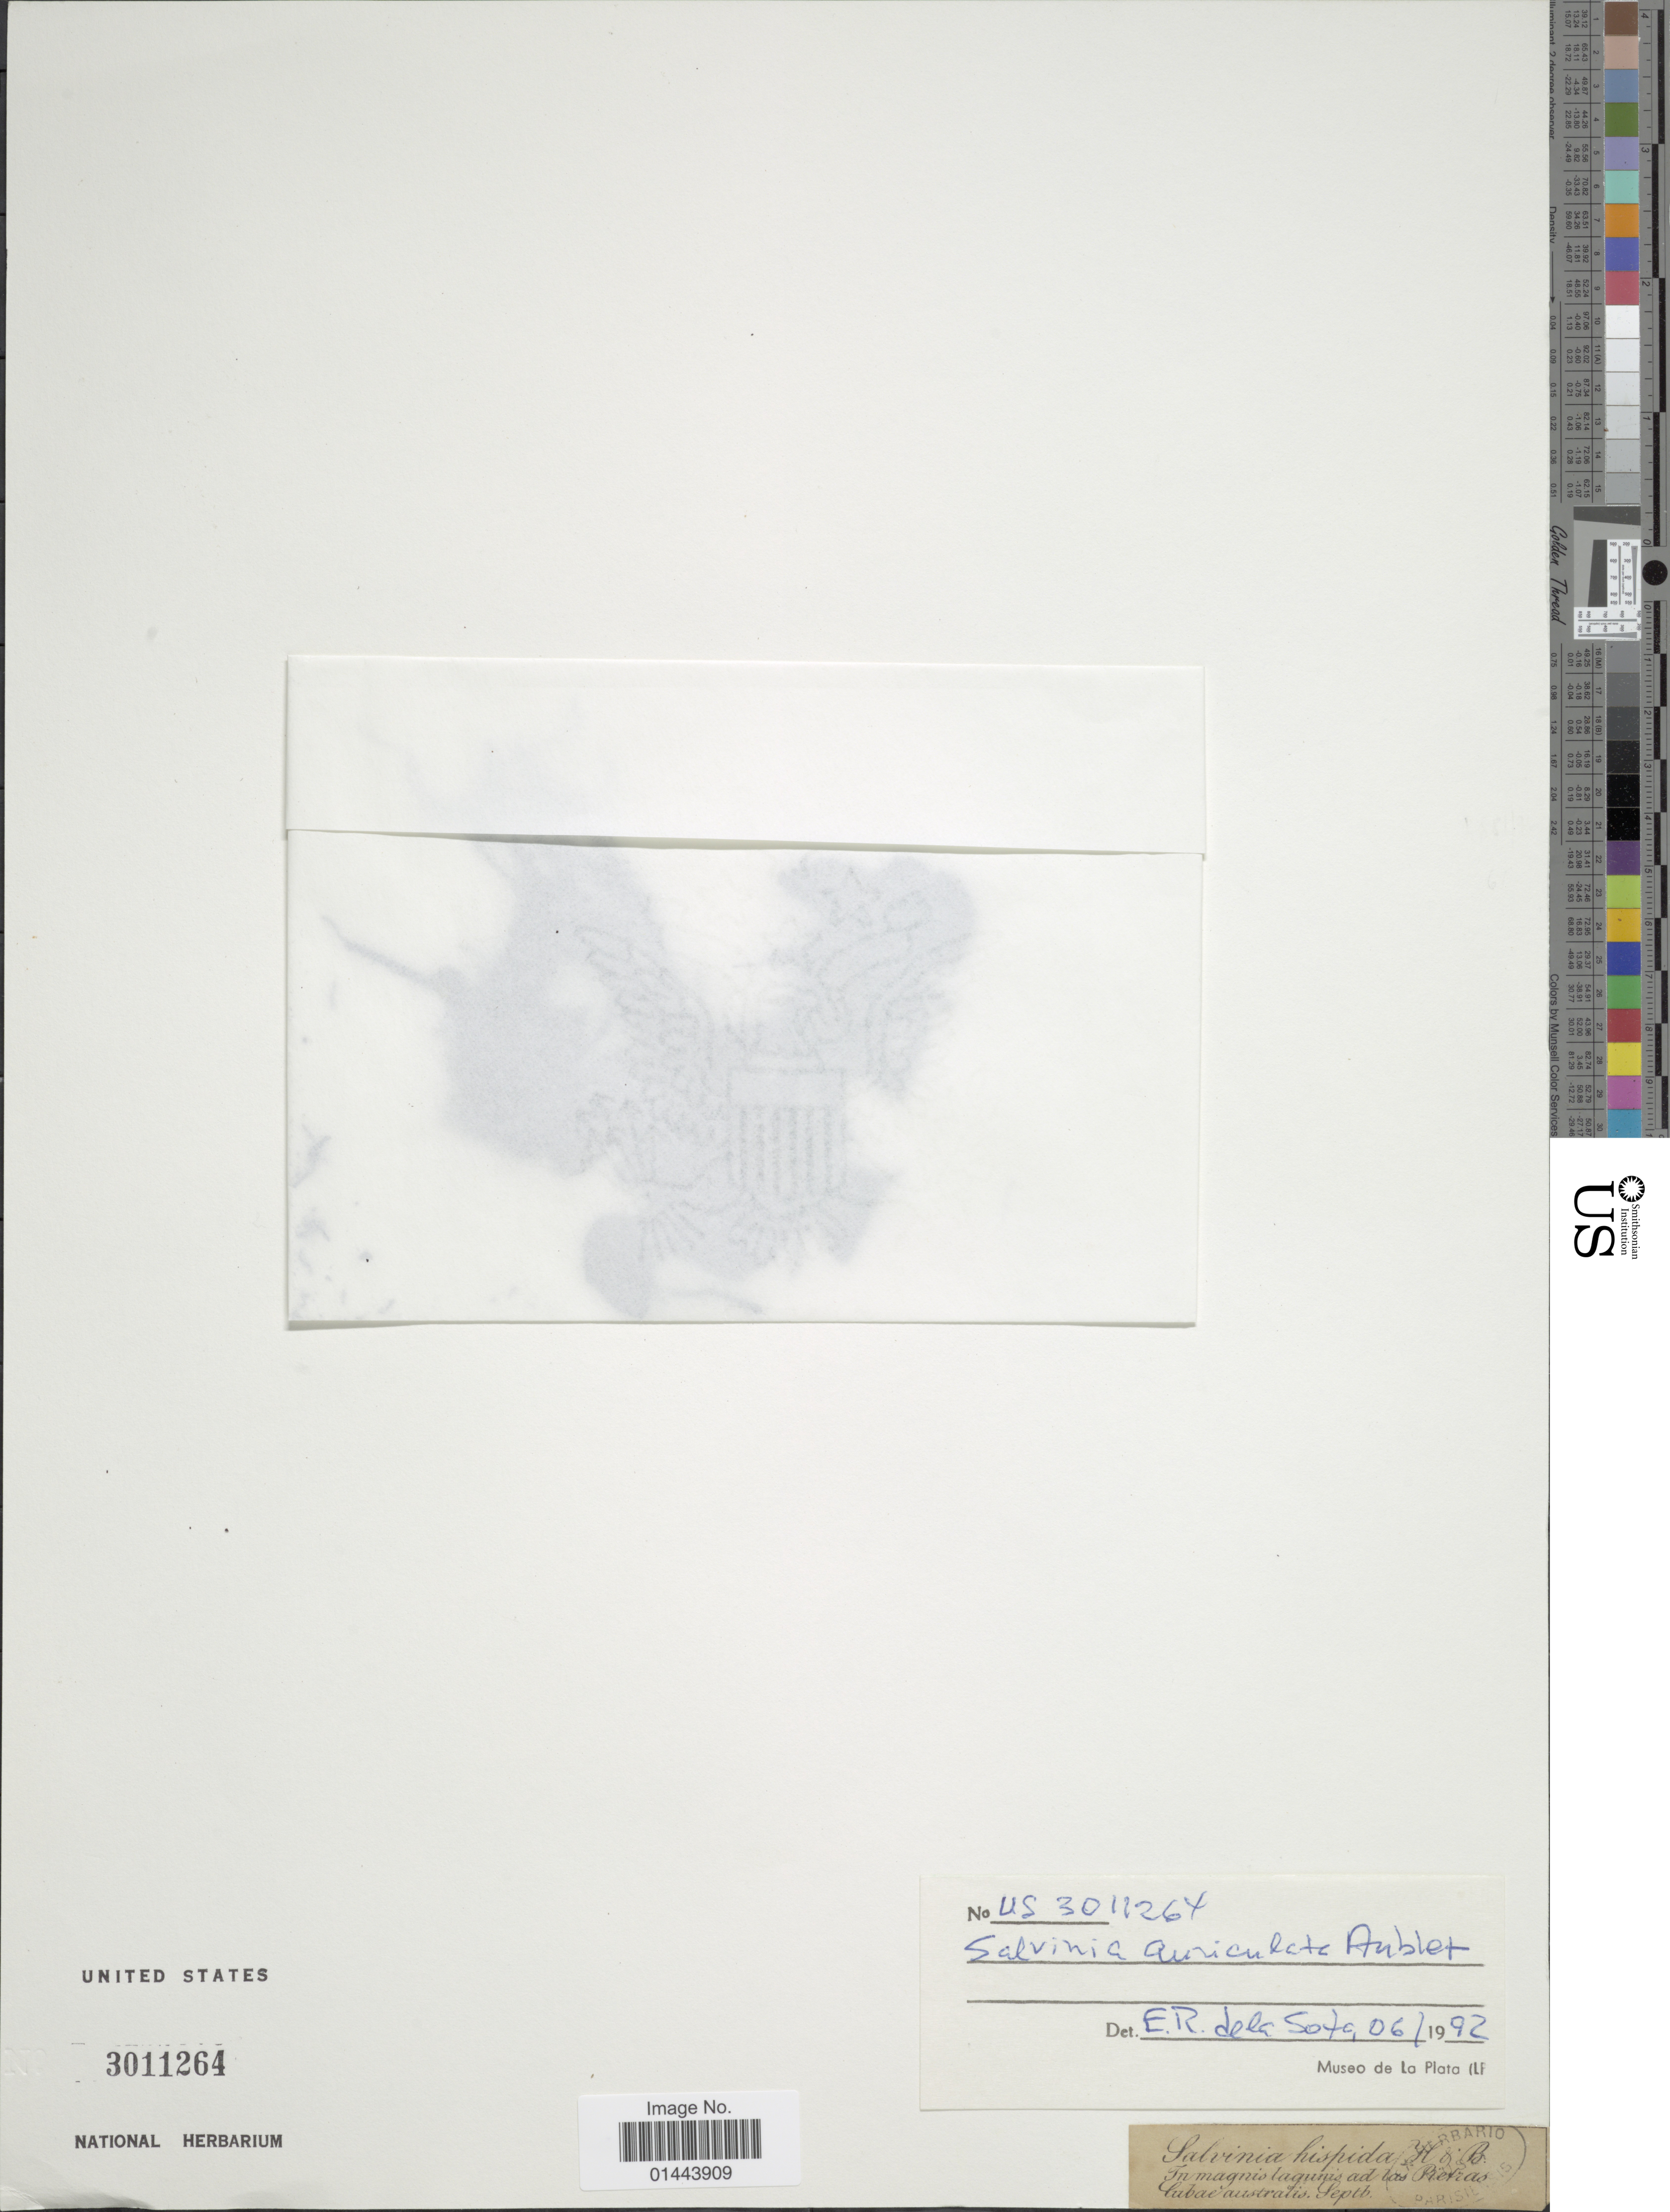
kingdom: Plantae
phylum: Tracheophyta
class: Polypodiopsida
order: Salviniales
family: Salviniaceae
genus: Salvinia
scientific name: Salvinia auriculata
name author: Aubl.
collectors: ex herb. Paris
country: Cuba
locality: In magnis lagunis ad las Pietras Cubae australis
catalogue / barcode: US 3011264